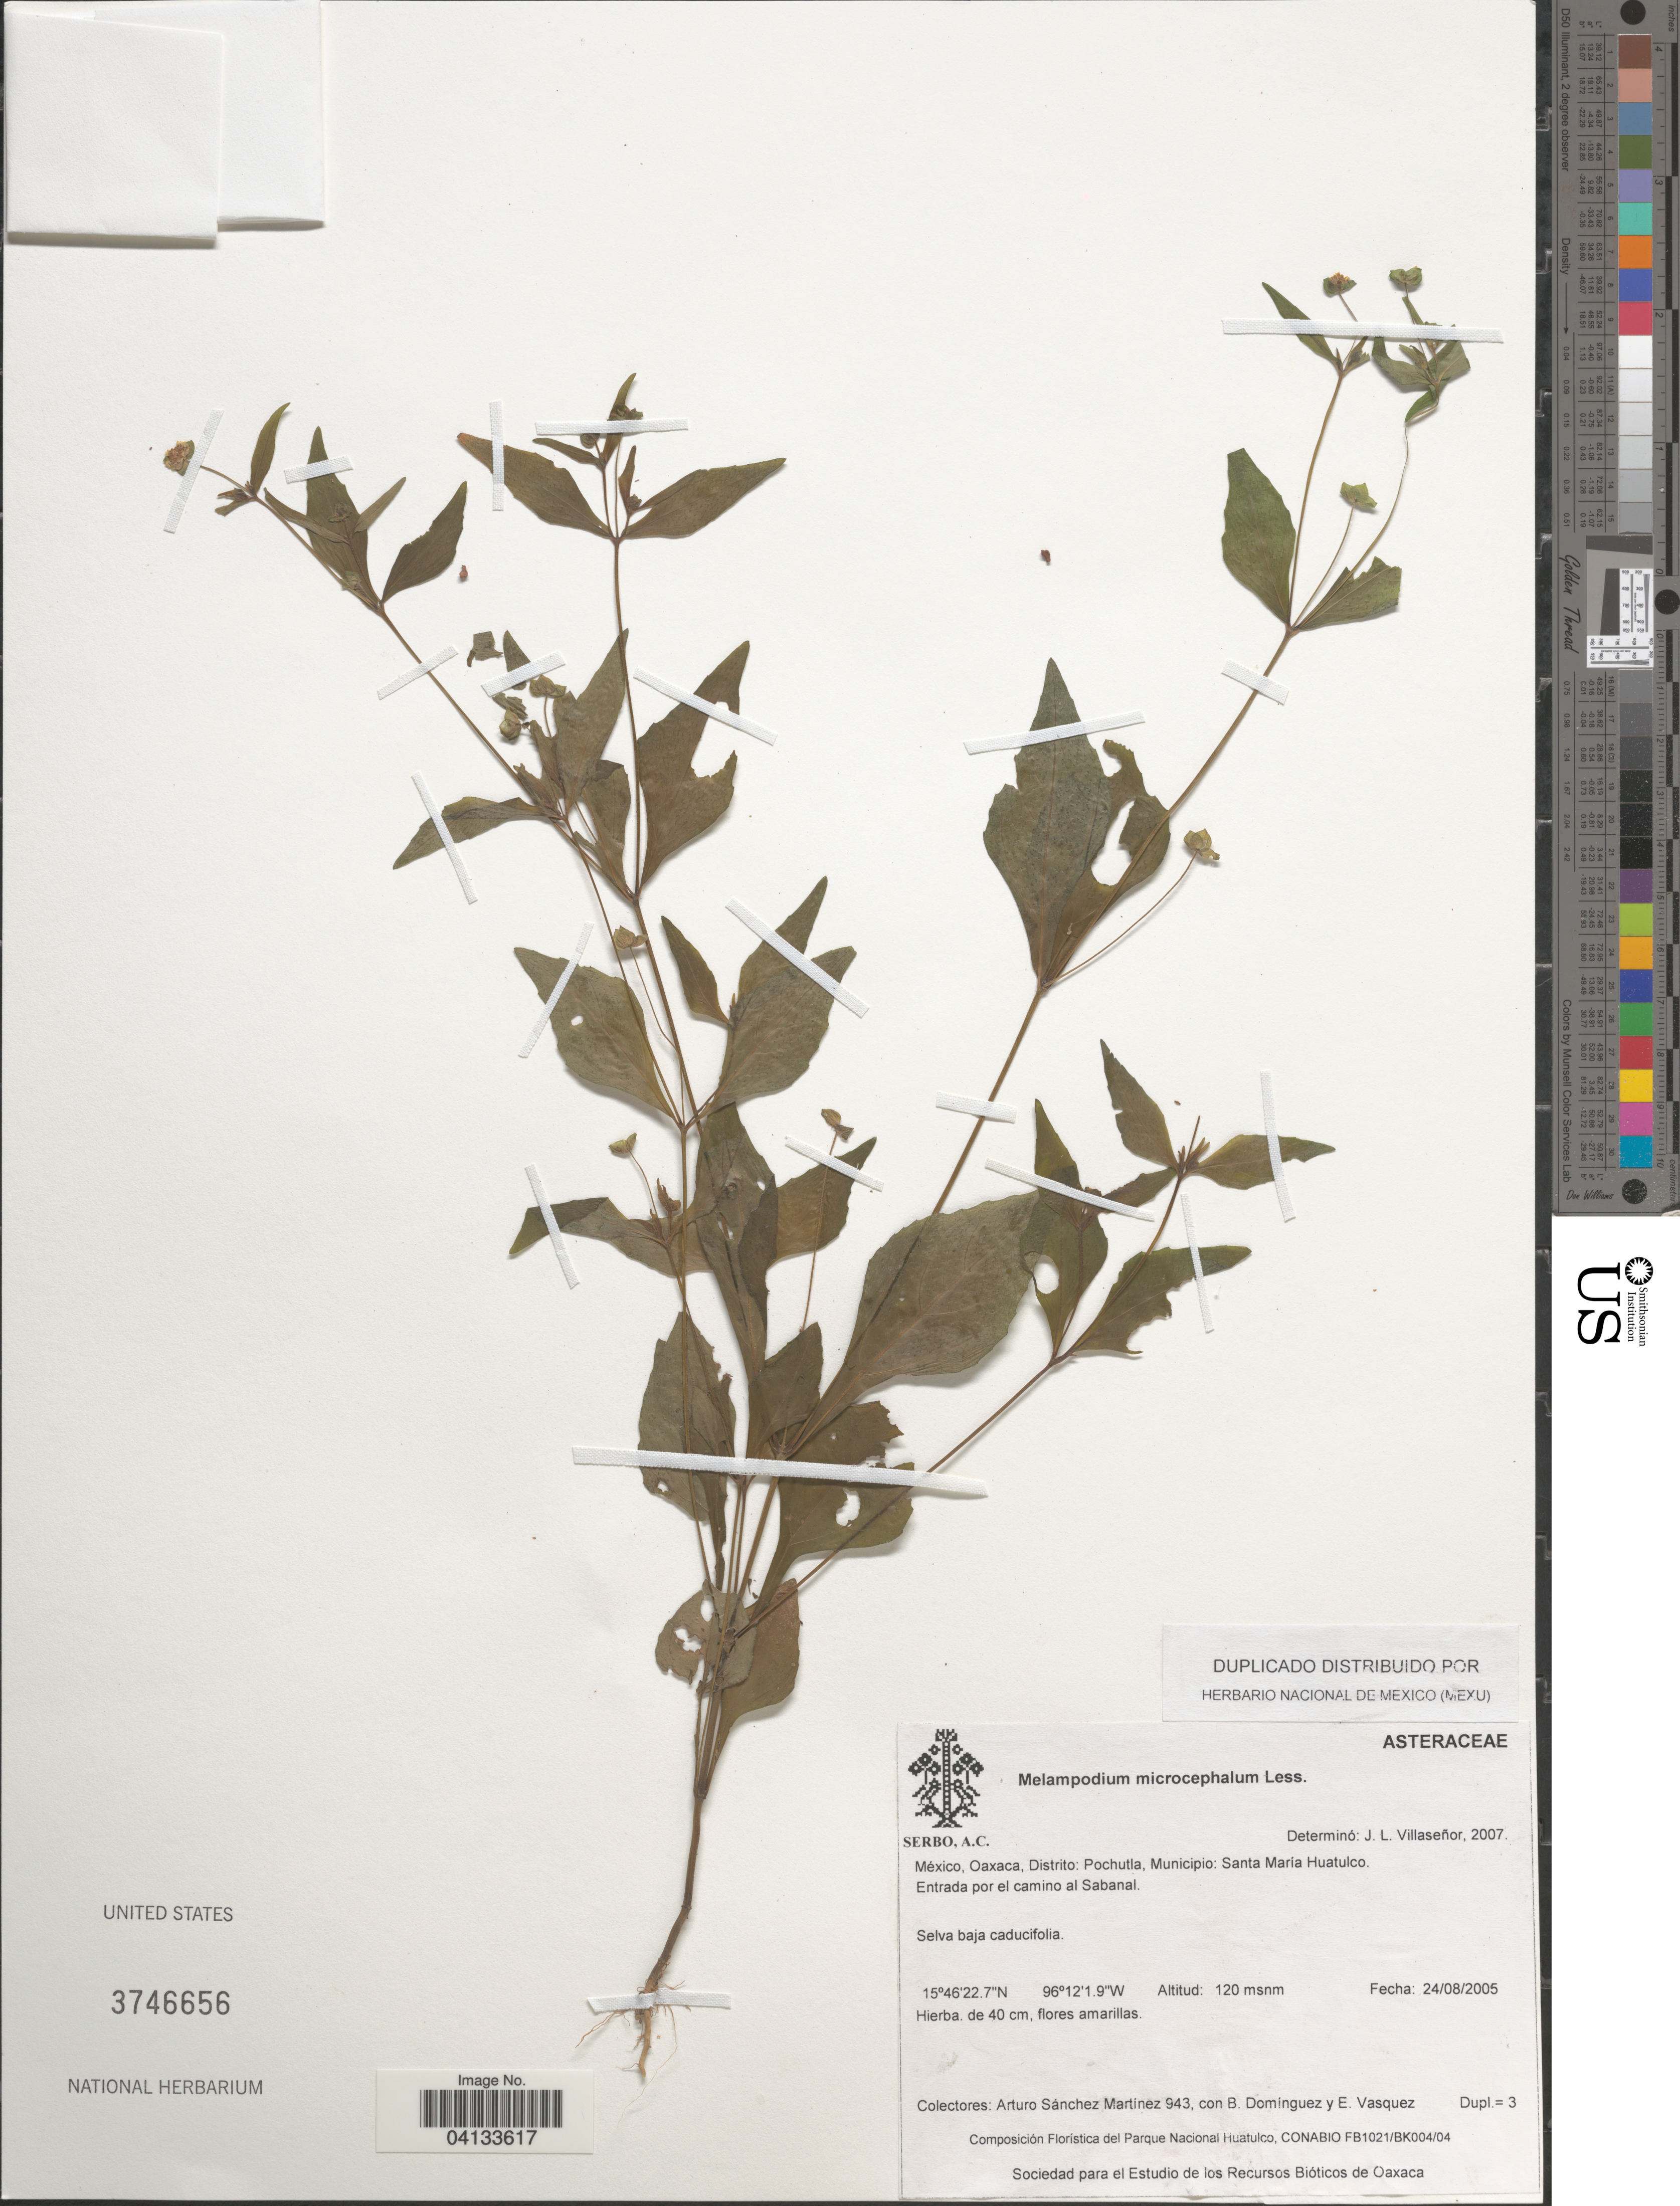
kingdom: Plantae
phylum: Tracheophyta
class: Magnoliopsida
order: Asterales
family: Asteraceae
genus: Melampodium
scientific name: Melampodium microcephalum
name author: Less.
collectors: A. Sanchez Martinez, B. Domínguez & E. Vasquez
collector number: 943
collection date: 2005-08-24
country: Mexico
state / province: Oaxaca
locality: Distrito: Pochutla, Municipio: Santa María Huatulco. Entrada por el camino al Sabanal.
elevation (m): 120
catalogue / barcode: US 3746656